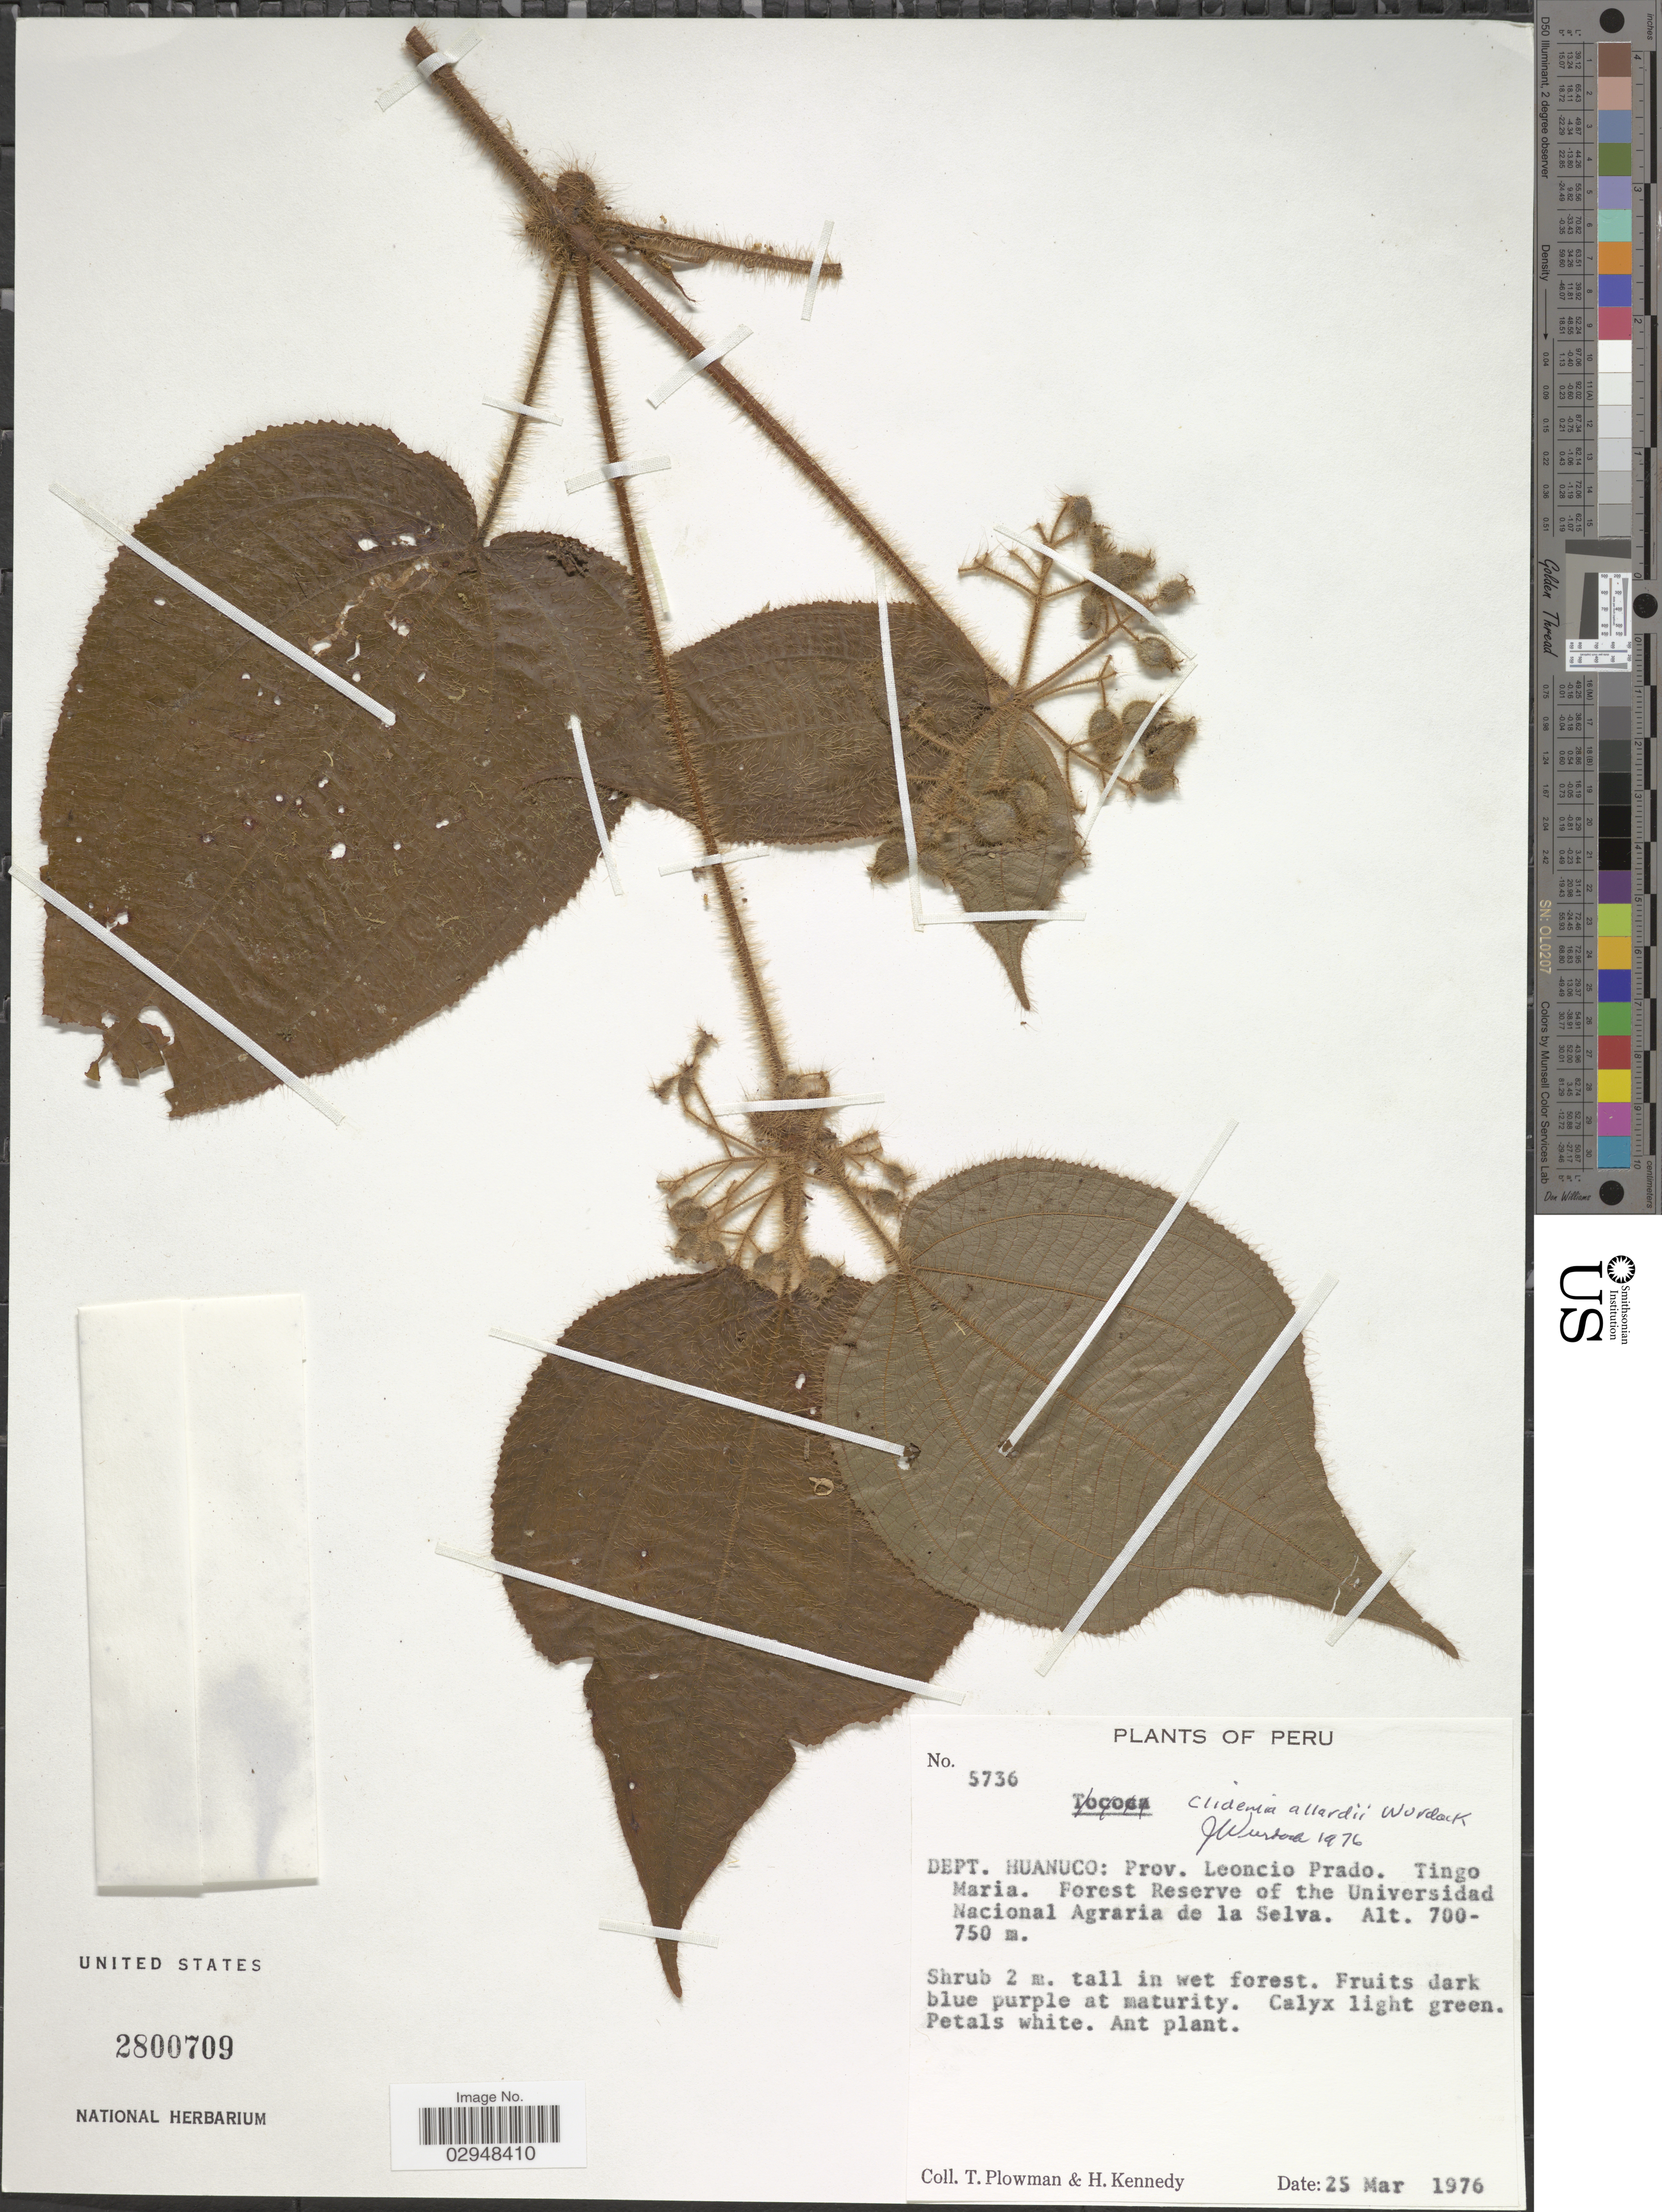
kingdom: Plantae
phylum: Tracheophyta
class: Magnoliopsida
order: Myrtales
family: Melastomataceae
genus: Clidemia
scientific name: Clidemia allardii subsp. allardii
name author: Wurdack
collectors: T. Plowman & H. Kennedy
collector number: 5736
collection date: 1976-03-25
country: Peru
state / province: Huánuco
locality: Dept. Huanuco, Prov. Leoncio Prado, Tingo Maria, Forest Reserve of the Universidad Nacional Agraria de la Selva.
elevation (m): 700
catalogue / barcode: US 2800709